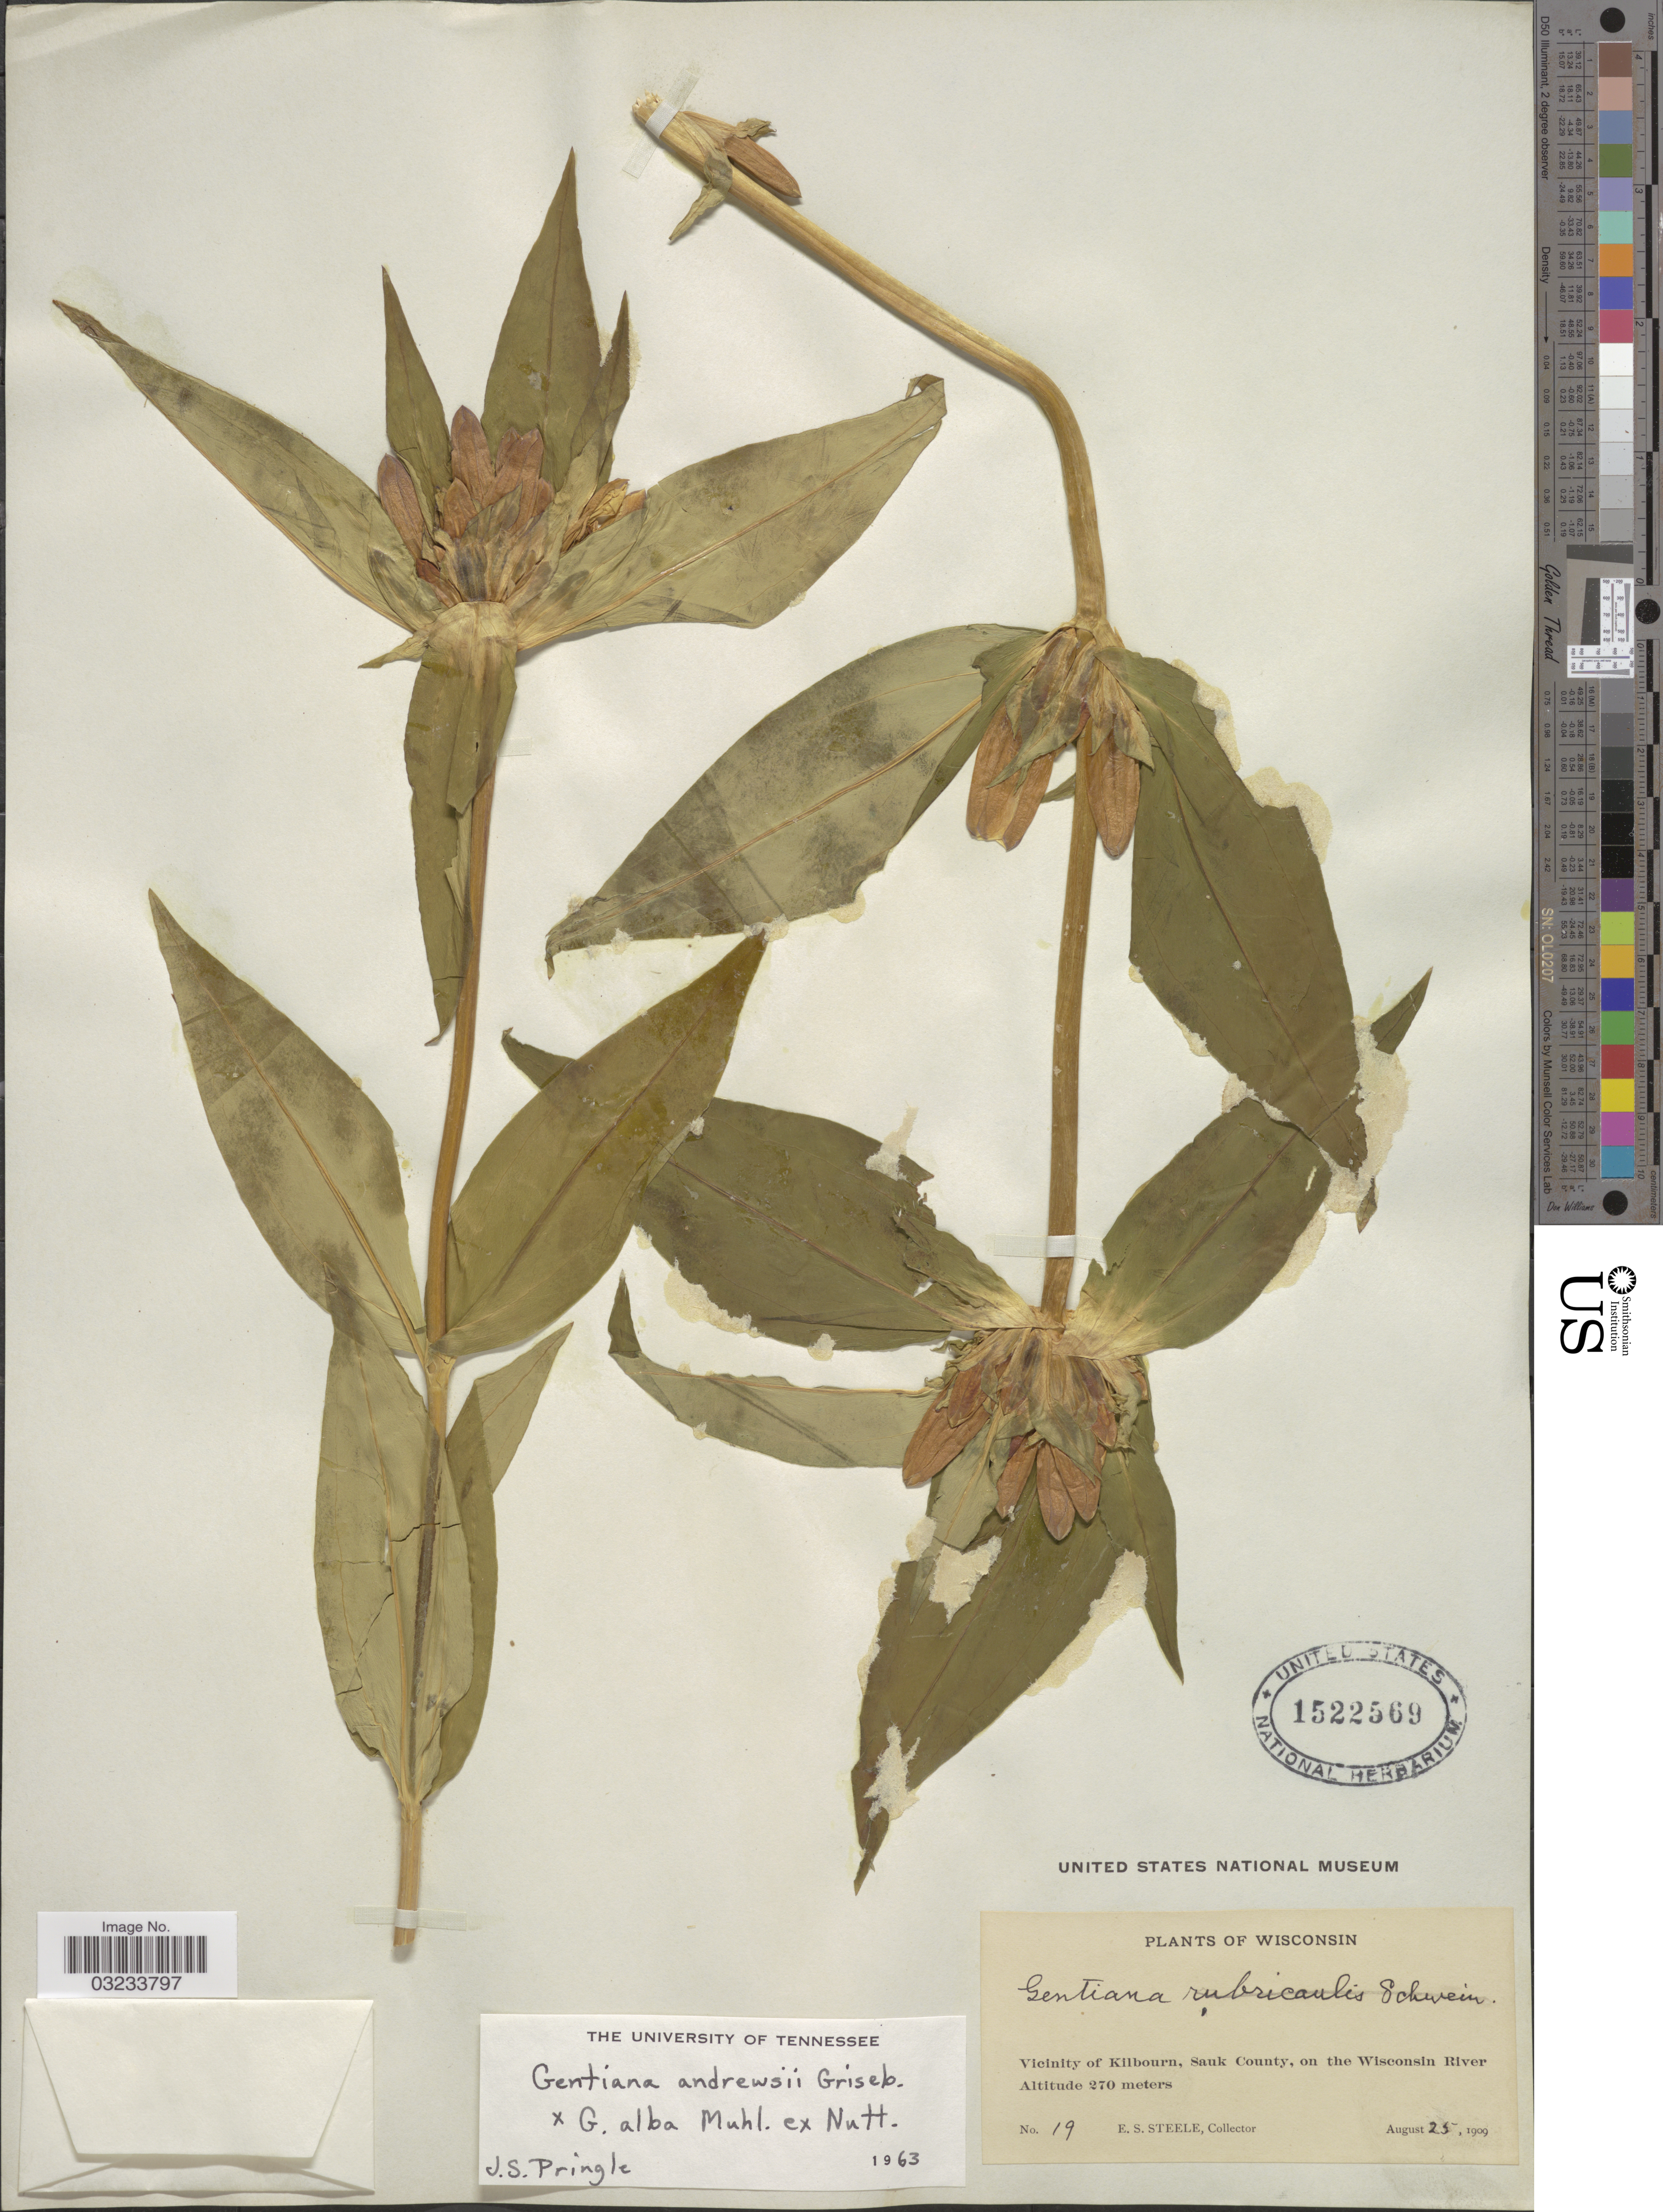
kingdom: Plantae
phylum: Tracheophyta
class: Magnoliopsida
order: Gentianales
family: Gentianaceae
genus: Gentiana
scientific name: Gentiana andrewsii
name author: Griseb.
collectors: E. Steele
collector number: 19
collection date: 1909-08-25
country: United States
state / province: Wisconsin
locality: Vicinity of Kilbourn, Sauk County, on the Wisconsin River.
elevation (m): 270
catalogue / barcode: US 1522569